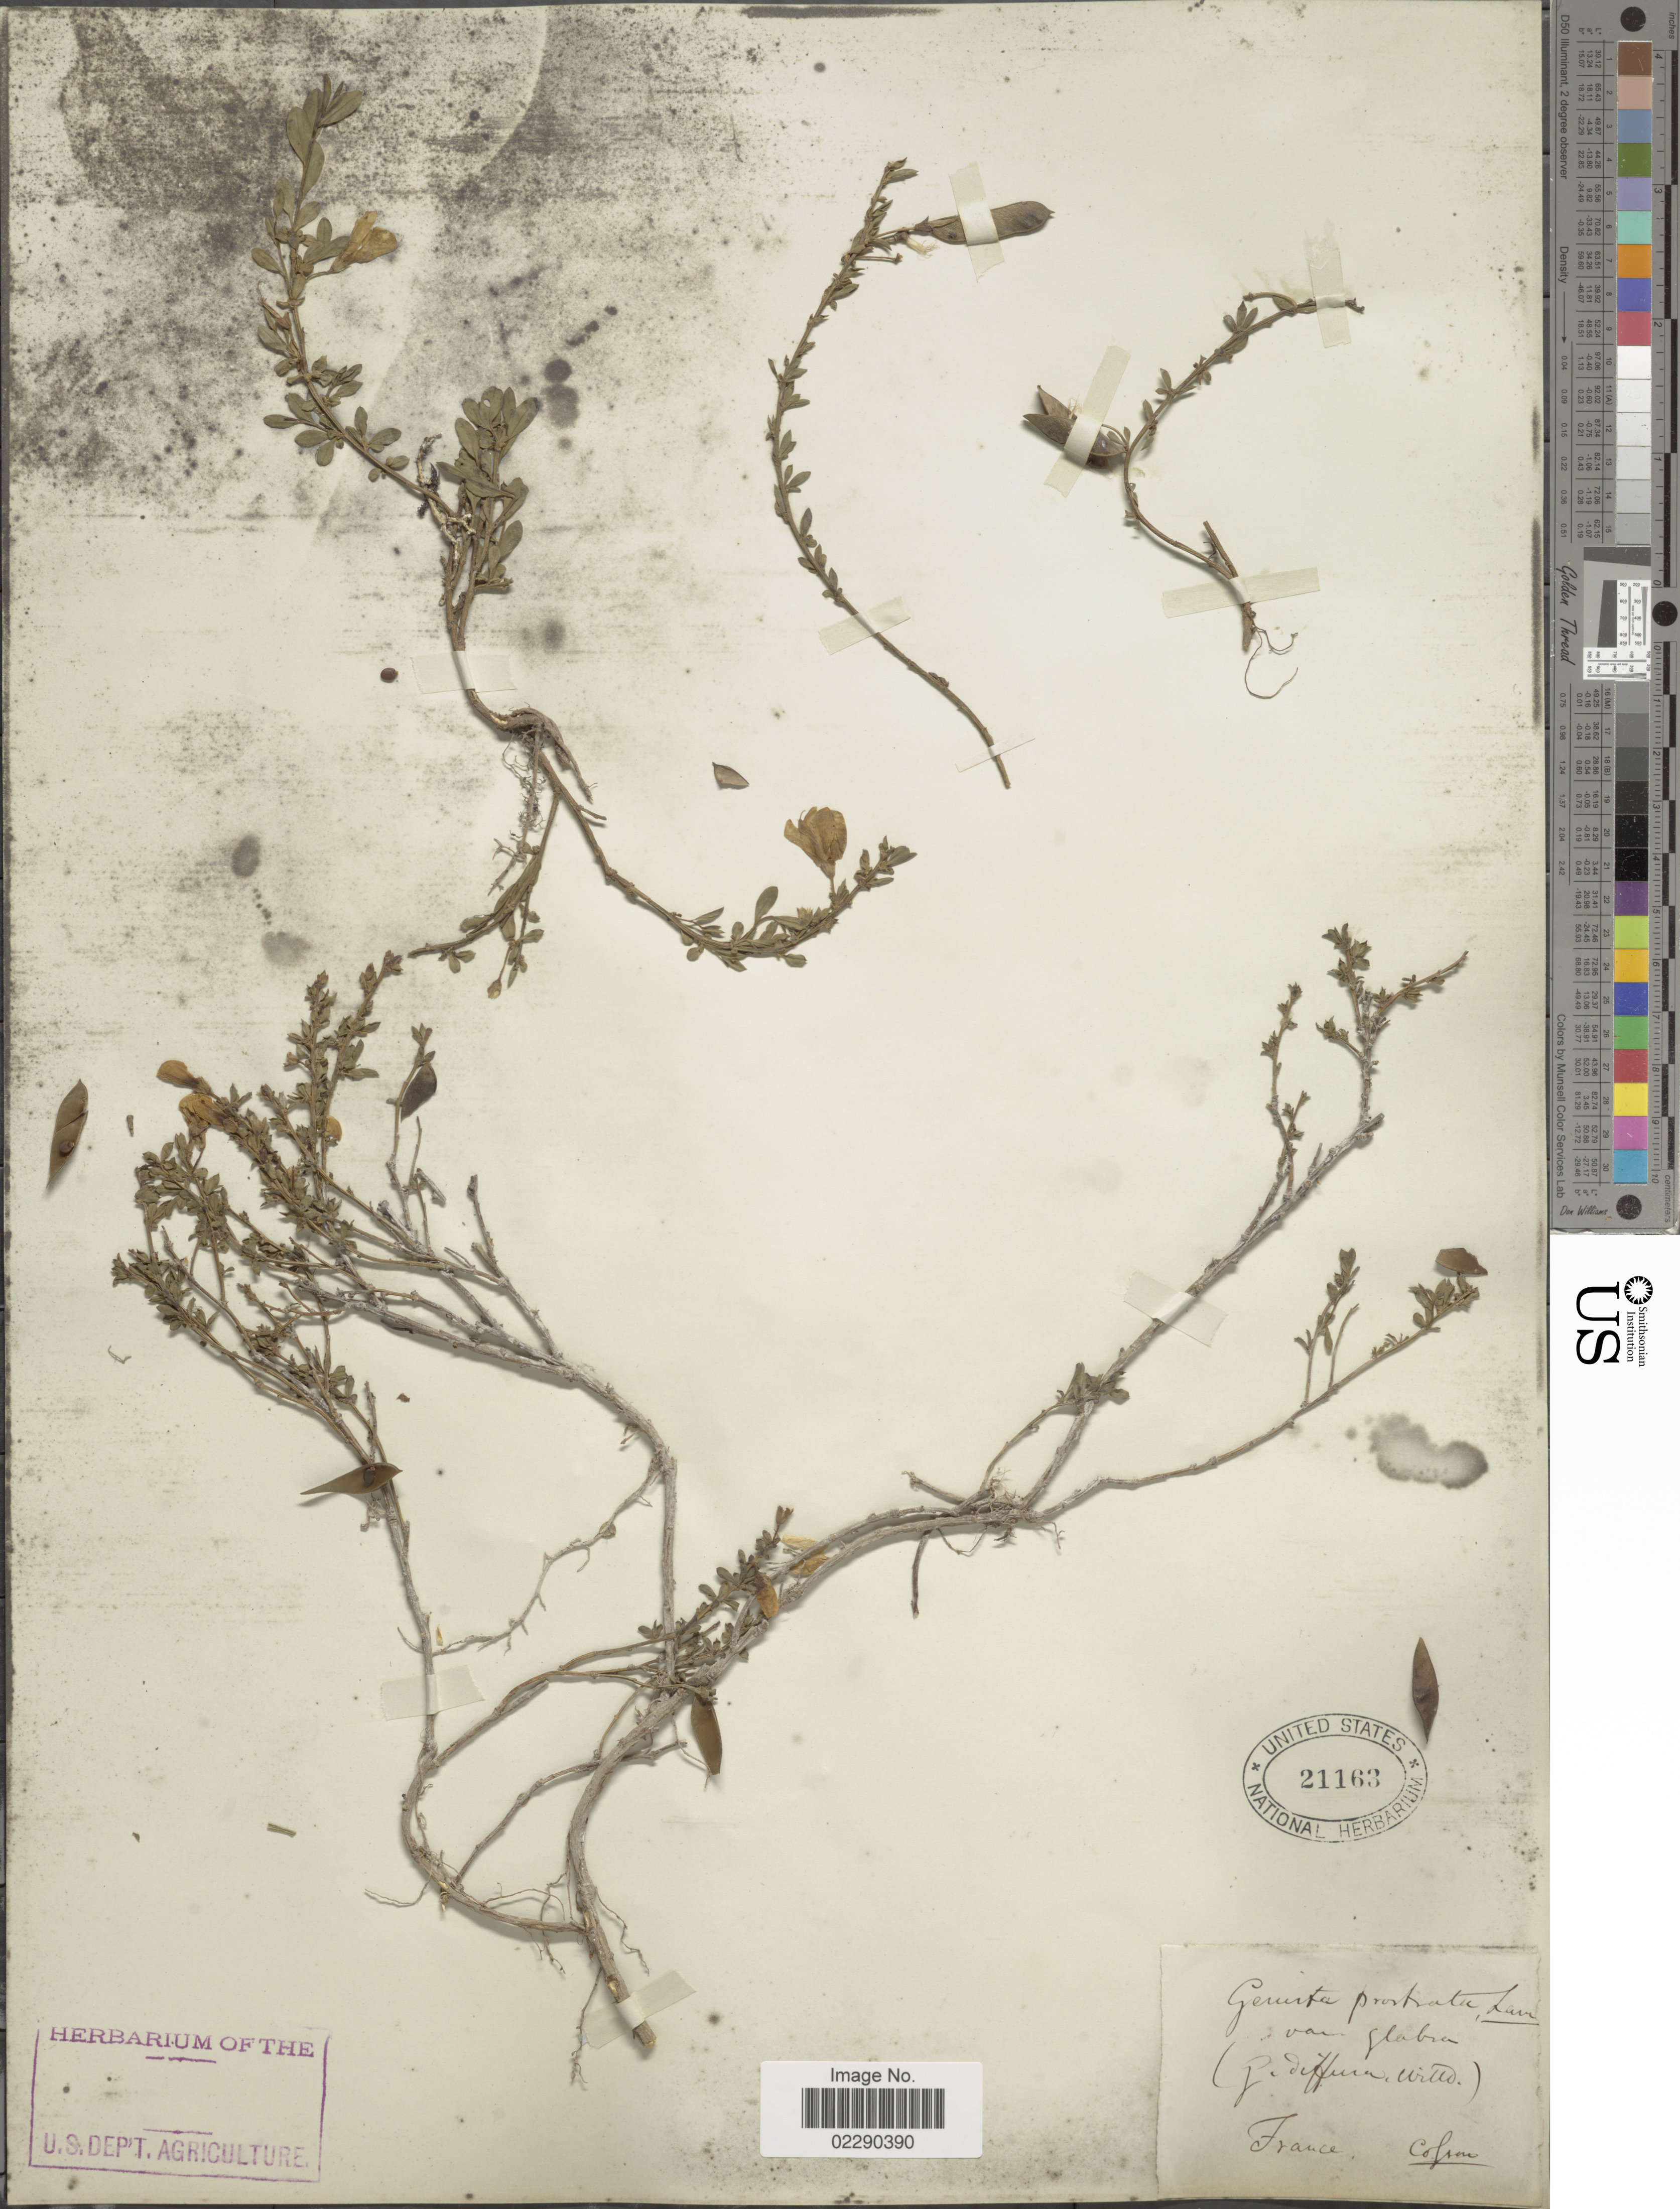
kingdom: Plantae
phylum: Tracheophyta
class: Magnoliopsida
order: Fabales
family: Fabaceae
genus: Cytisus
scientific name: Cytisus decumbens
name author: (Durande) Spach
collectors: Cofson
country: France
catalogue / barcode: US 21163